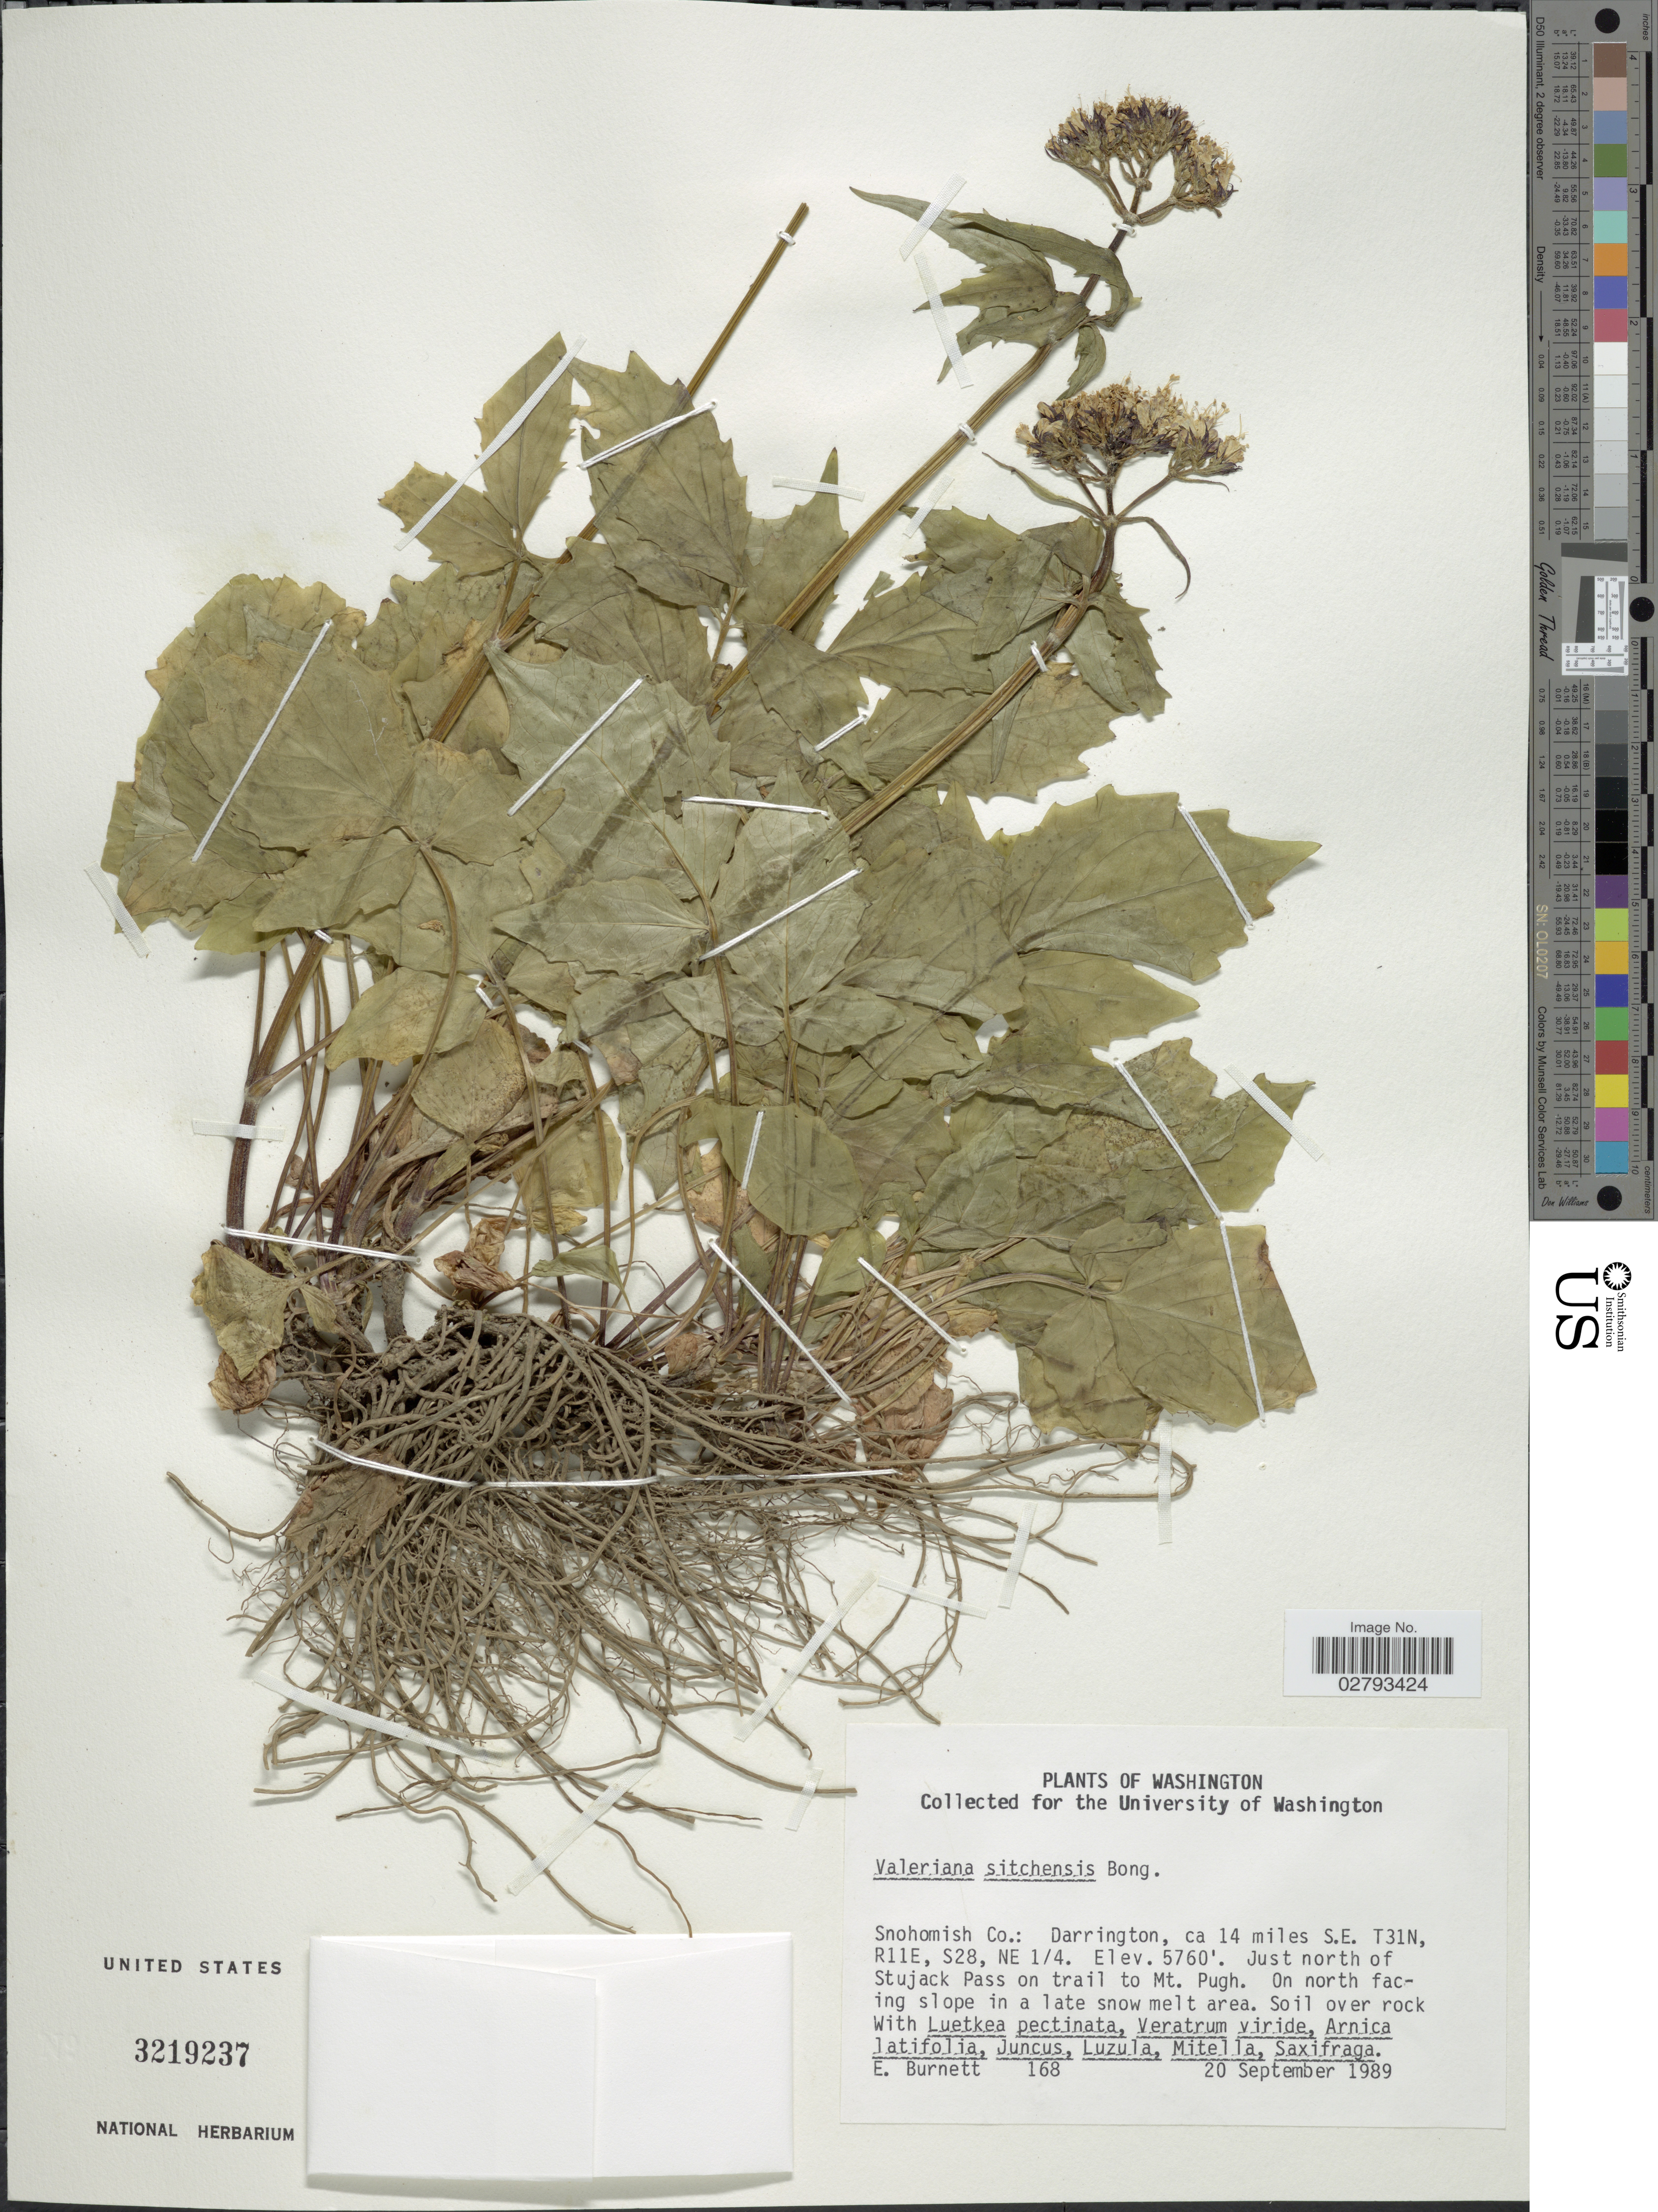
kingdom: Plantae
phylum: Tracheophyta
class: Magnoliopsida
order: Dipsacales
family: Caprifoliaceae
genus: Valeriana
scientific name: Valeriana sitchensis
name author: Bong.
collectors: E. Burnett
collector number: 168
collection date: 1989-09-20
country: United States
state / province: Washington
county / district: Snohomish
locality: Snohomish Co.: Darrington, ca 14 miles S.E. T31N, R11E, S28, NE ¼. Just north of Stujack Pass on trail to Mt. Pugh.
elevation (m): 1756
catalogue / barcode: US 3219237